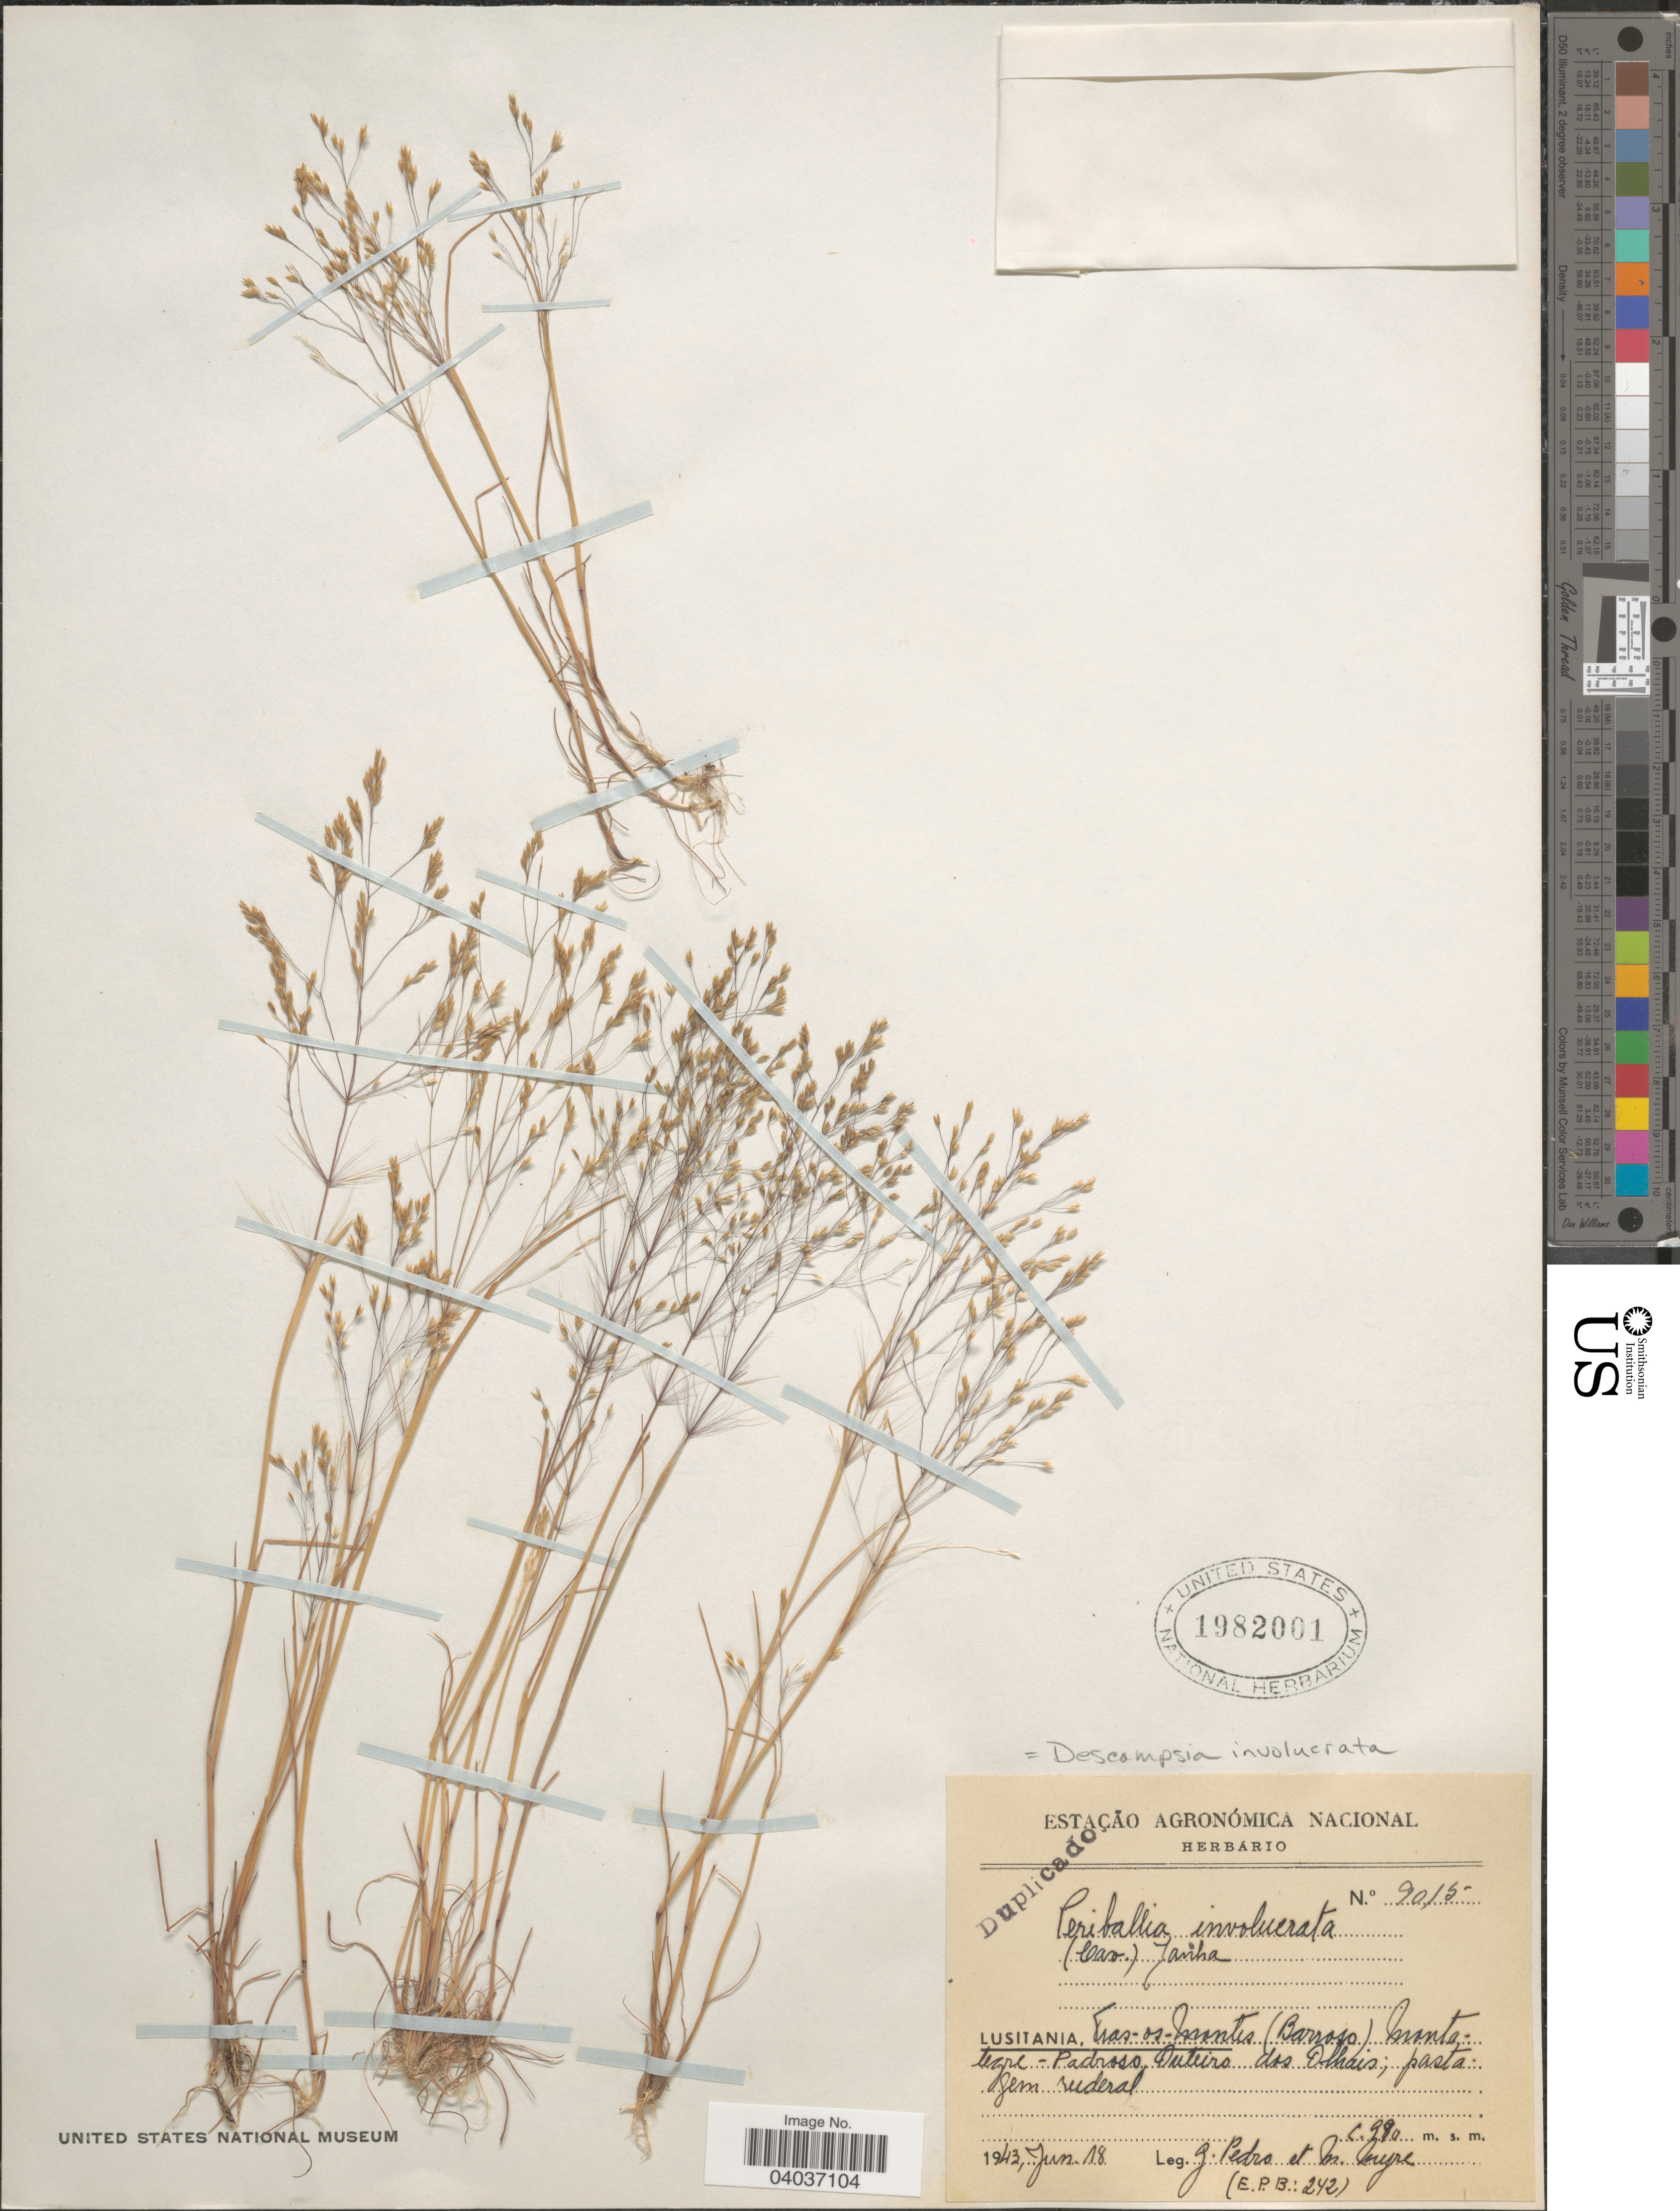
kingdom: Plantae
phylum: Tracheophyta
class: Liliopsida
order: Poales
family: Poaceae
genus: Periballia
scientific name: Periballia involucrata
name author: Janka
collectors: J. Pedro & Myre, M.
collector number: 9015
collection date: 1943-06-18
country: Portugal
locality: Lusitania, Tras-os-Montes (Barroso) Montalegre - Padroso Onteiro dos Olhais.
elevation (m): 980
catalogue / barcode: US 1982001